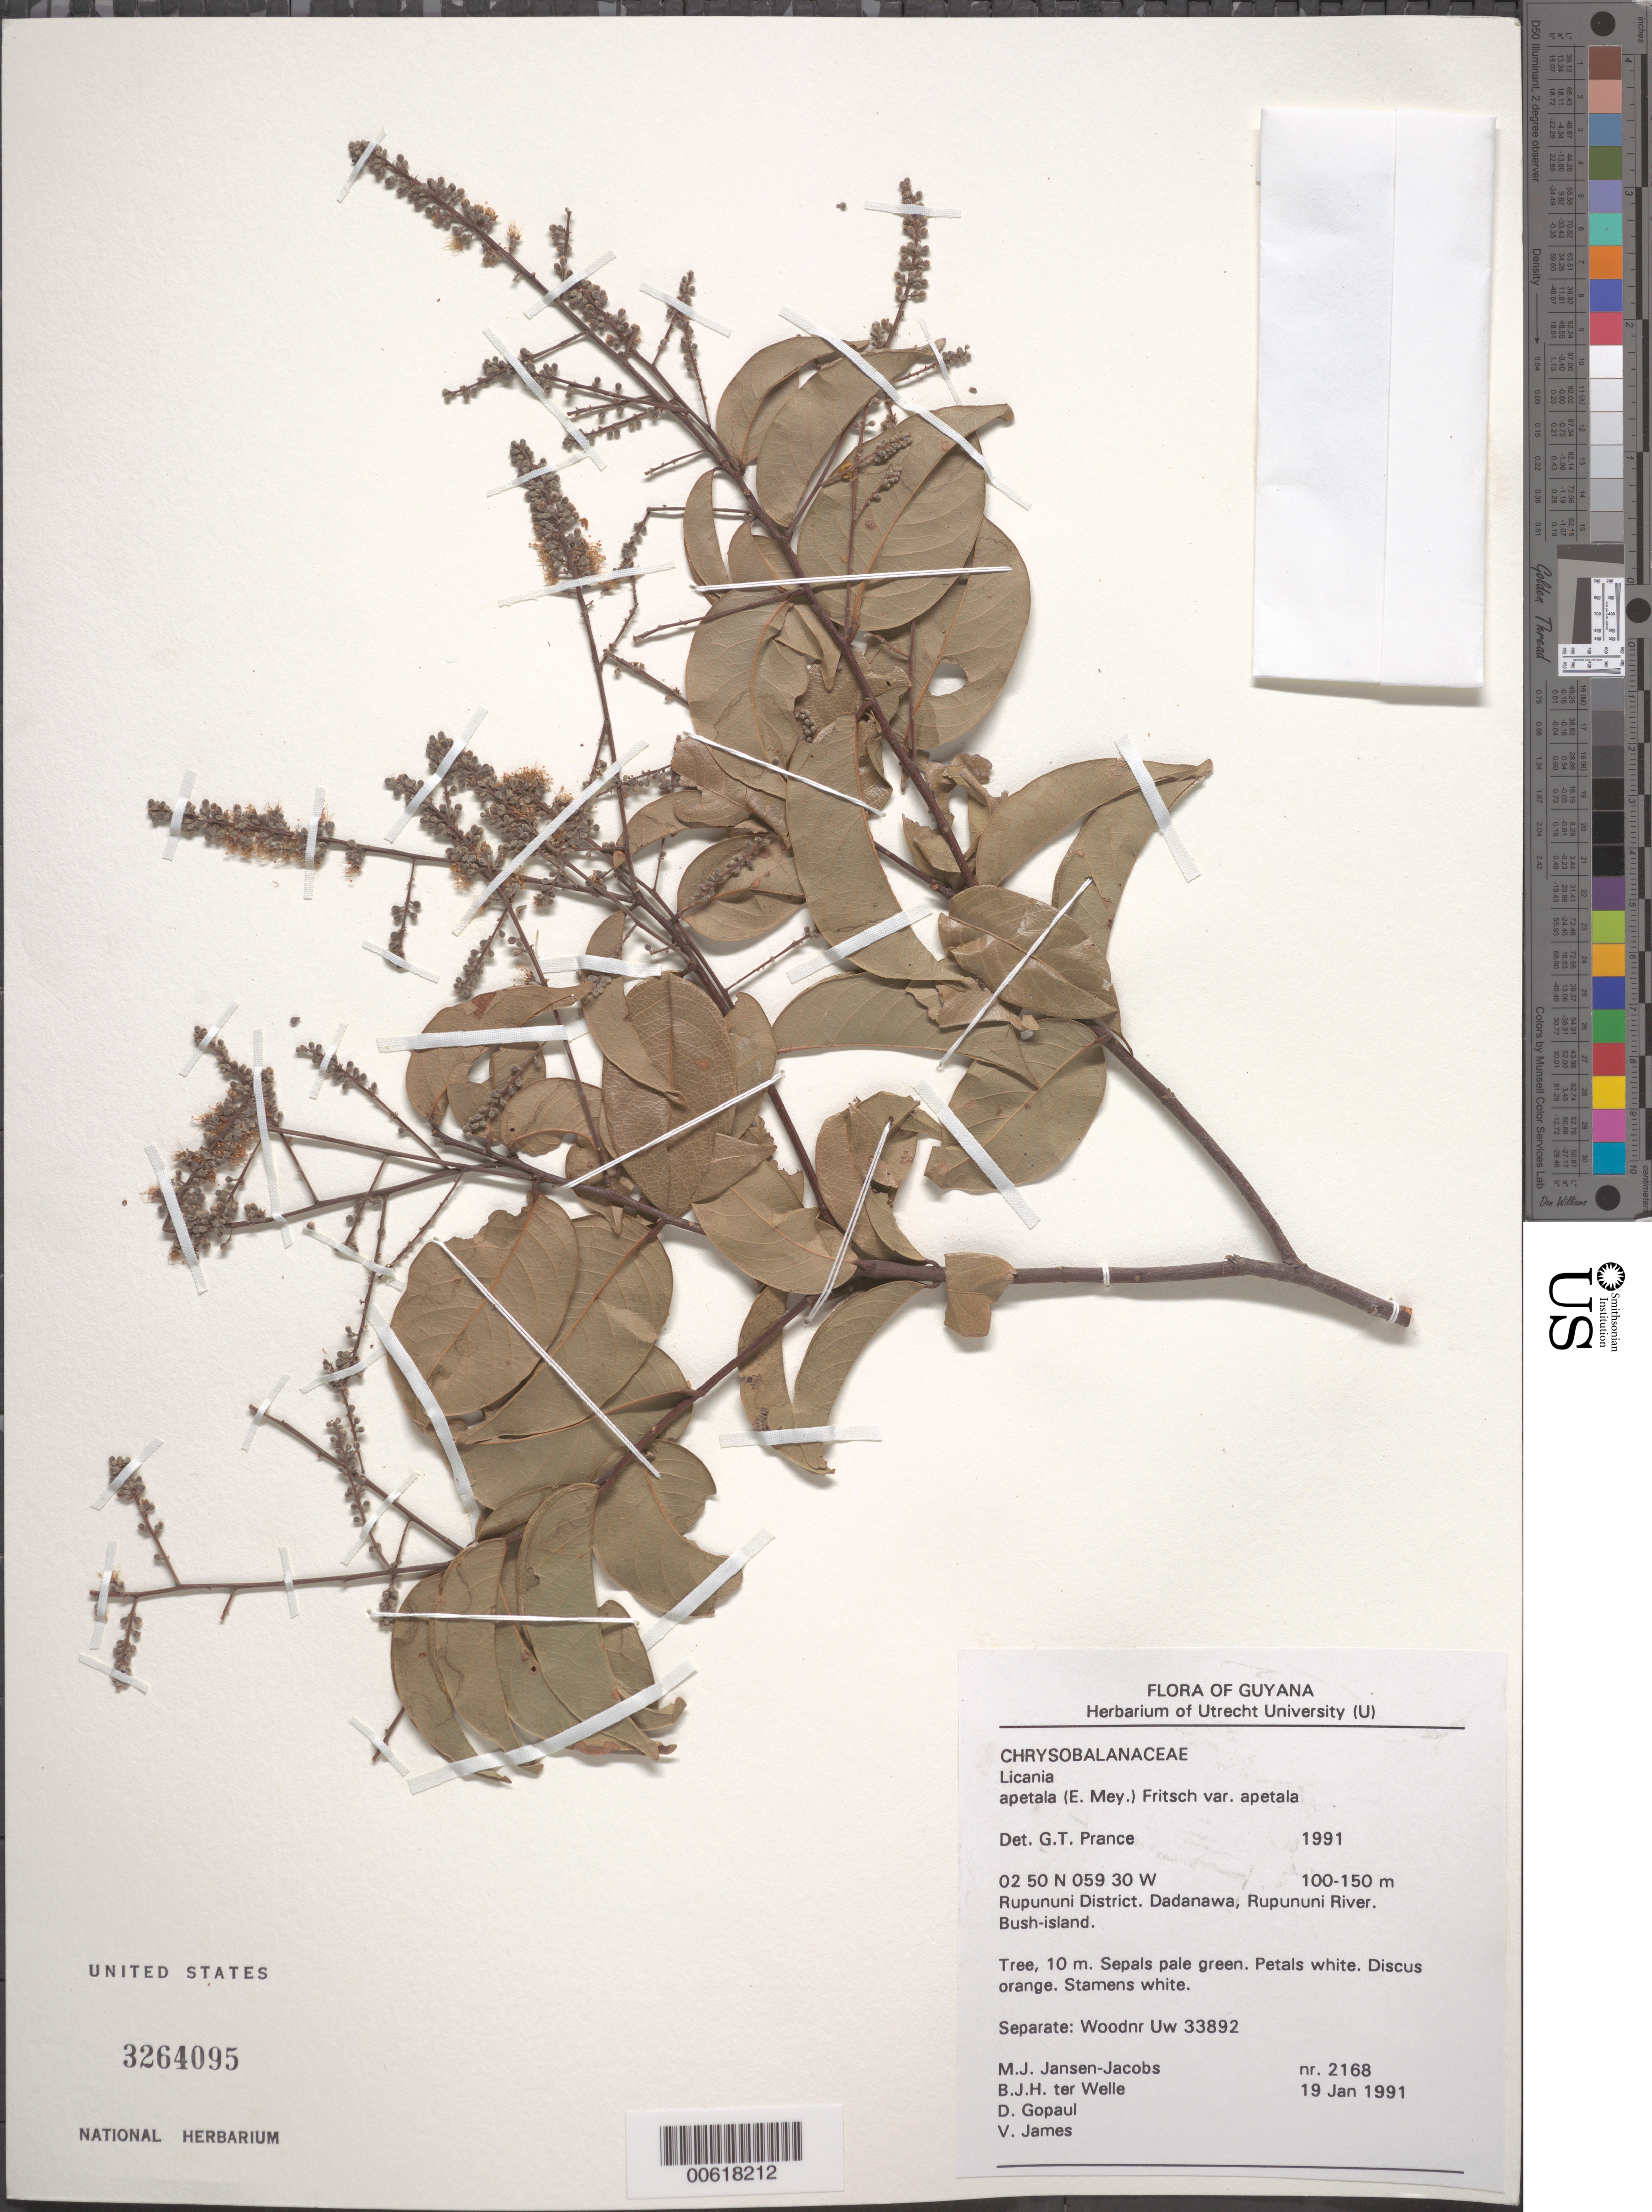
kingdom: Plantae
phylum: Tracheophyta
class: Magnoliopsida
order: Malpighiales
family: Chrysobalanaceae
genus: Leptobalanus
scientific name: Leptobalanus apetalus var. apetalus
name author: (E. Mey.) Sothers & Prance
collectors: M. J. Jansen-Jacobs, B. Welle, D. Gopaul & V. James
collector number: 2168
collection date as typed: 19-Jan-91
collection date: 1991-01-19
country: Guyana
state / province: U. Takutu-U. Essequibo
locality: Dadanawa, Rupununi River, Rupununi District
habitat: Bush-island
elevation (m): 100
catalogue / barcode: US 3264095